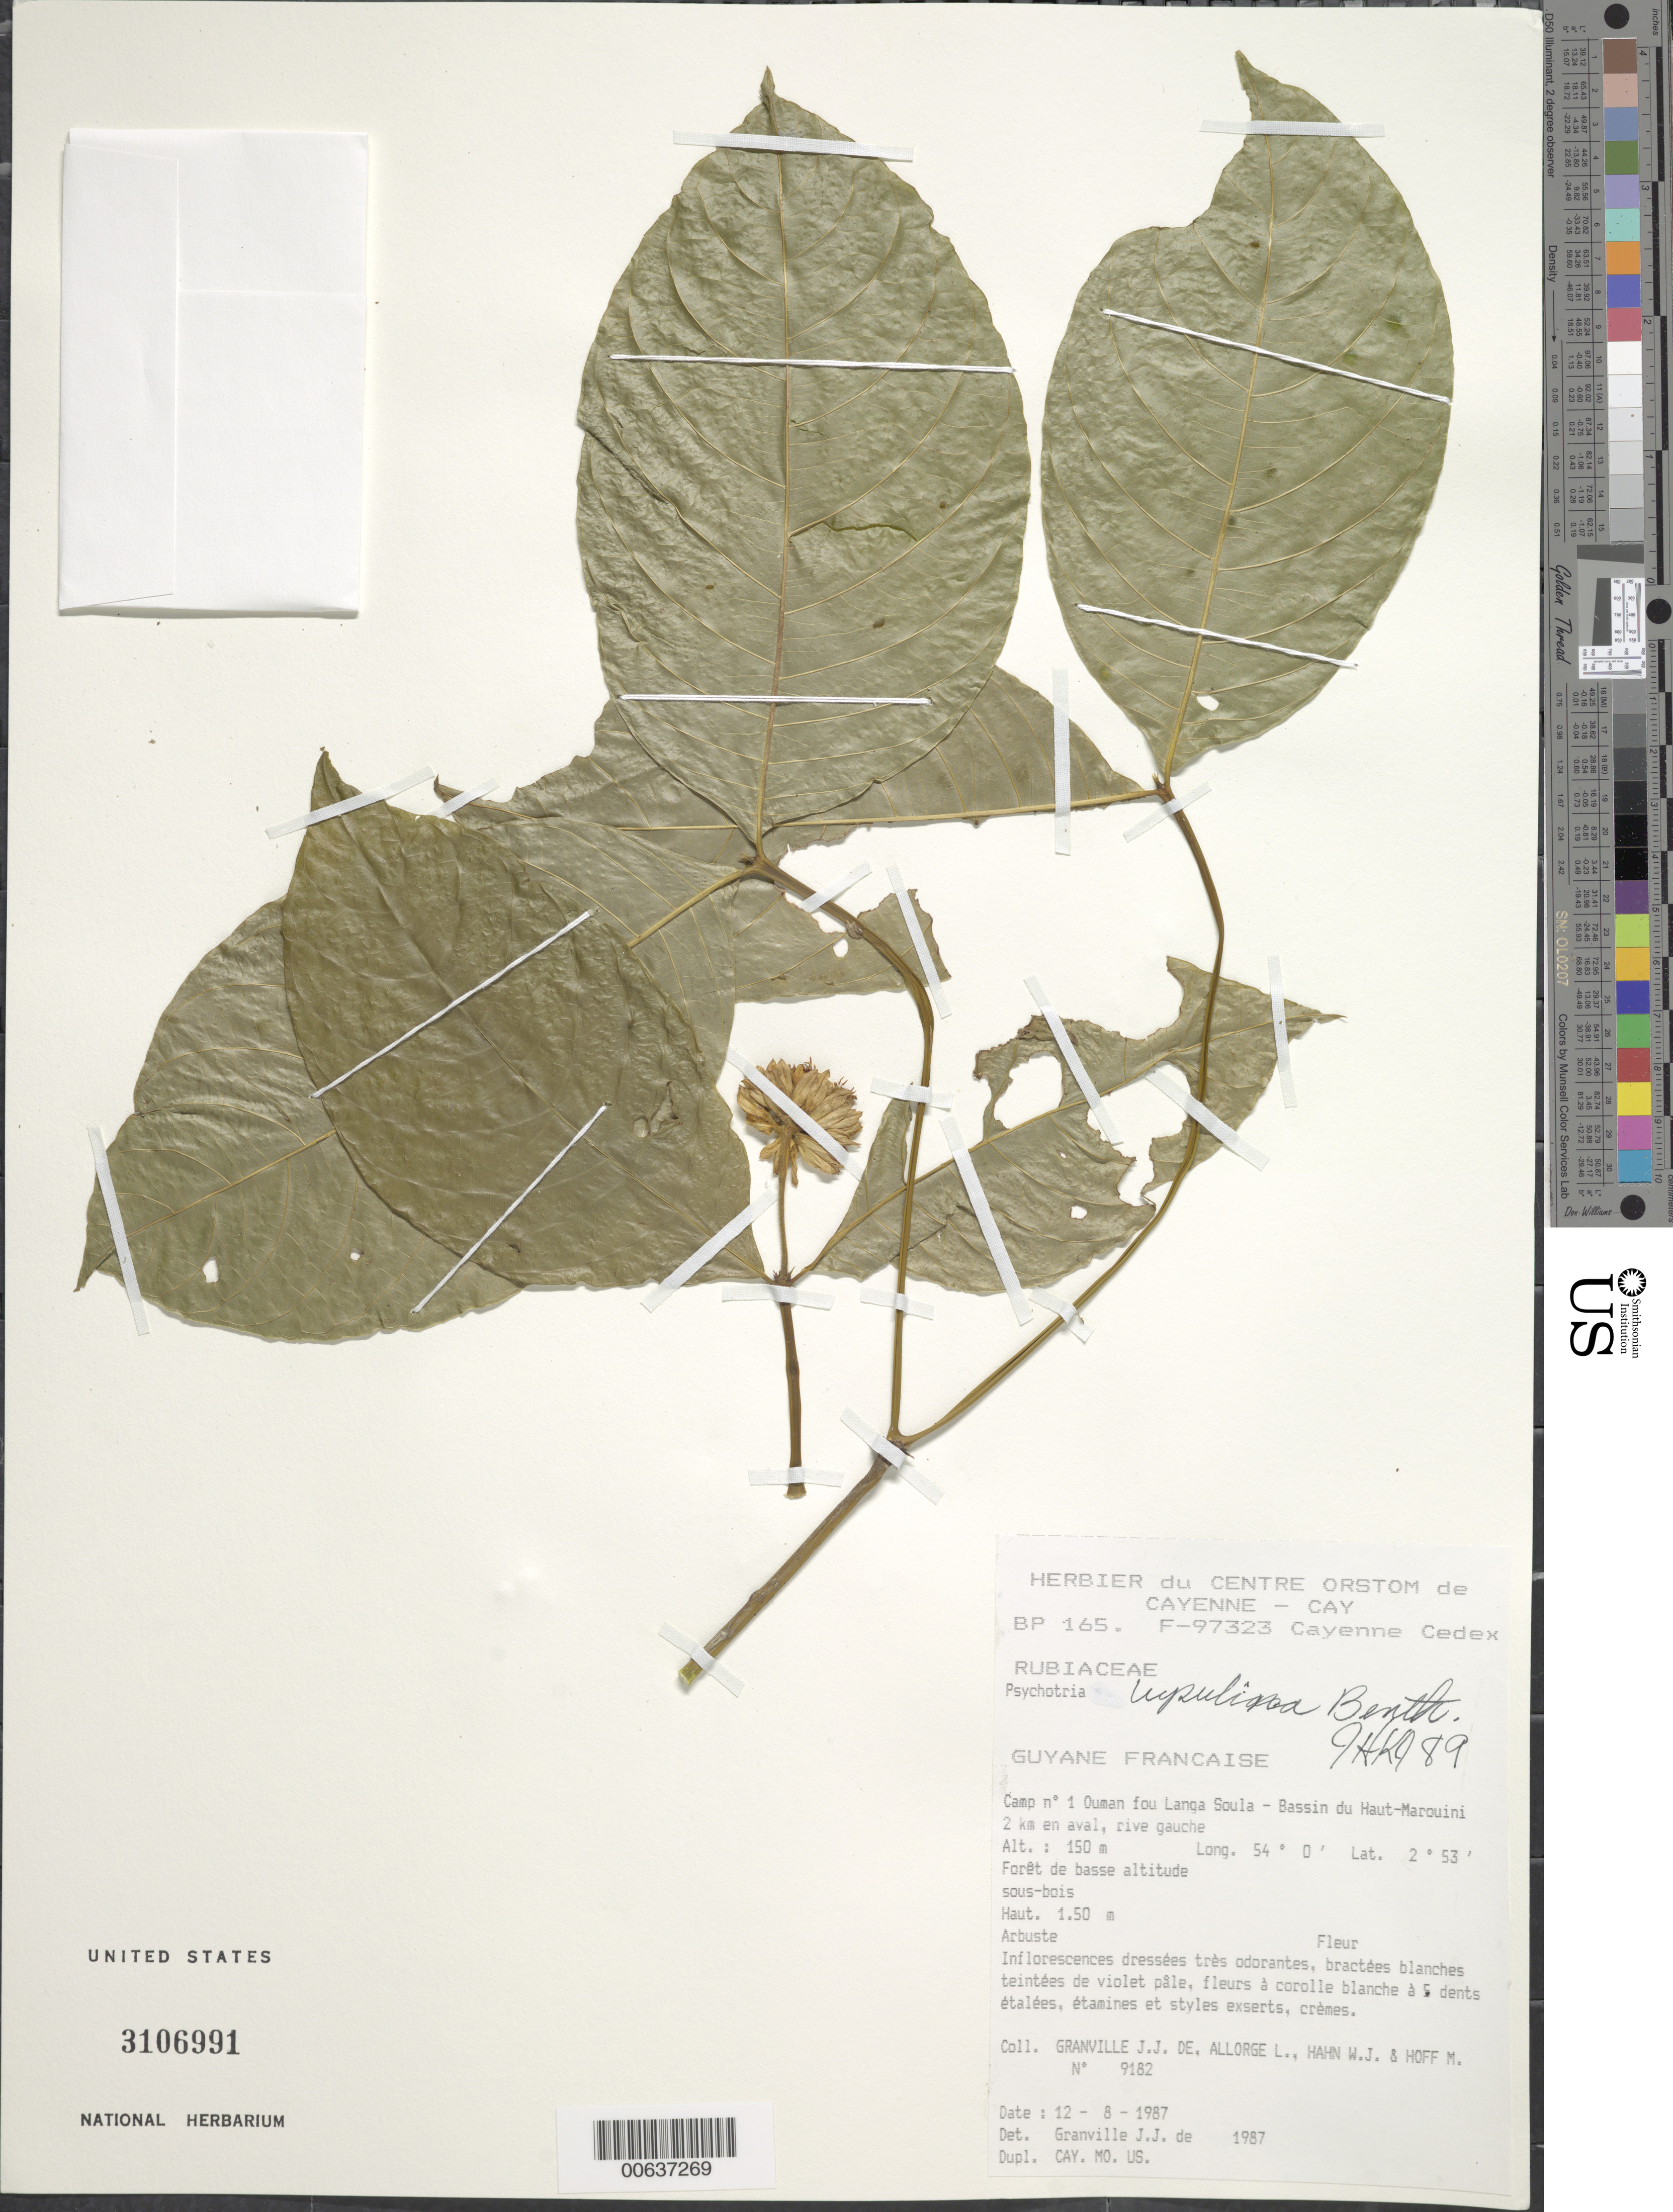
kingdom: Plantae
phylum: Tracheophyta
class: Magnoliopsida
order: Gentianales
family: Rubiaceae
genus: Palicourea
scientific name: Palicourea justiciifolia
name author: (Rudge) Delprete & J.H. Kirkbr.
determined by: Kirkbride, J. H., Jr.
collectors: J.-J. de Granville, L. Allorge, W. J. Hahn & M. Hoff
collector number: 9182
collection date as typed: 12-Aug-87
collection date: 1987-08-12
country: French Guiana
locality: Camp #1, Ouman fou Langa Soula, Bassin du Haut-Marouini. 2 km en aval. Rive gauche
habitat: Foret de basse altitude, sous-bois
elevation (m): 150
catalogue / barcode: US 3106991